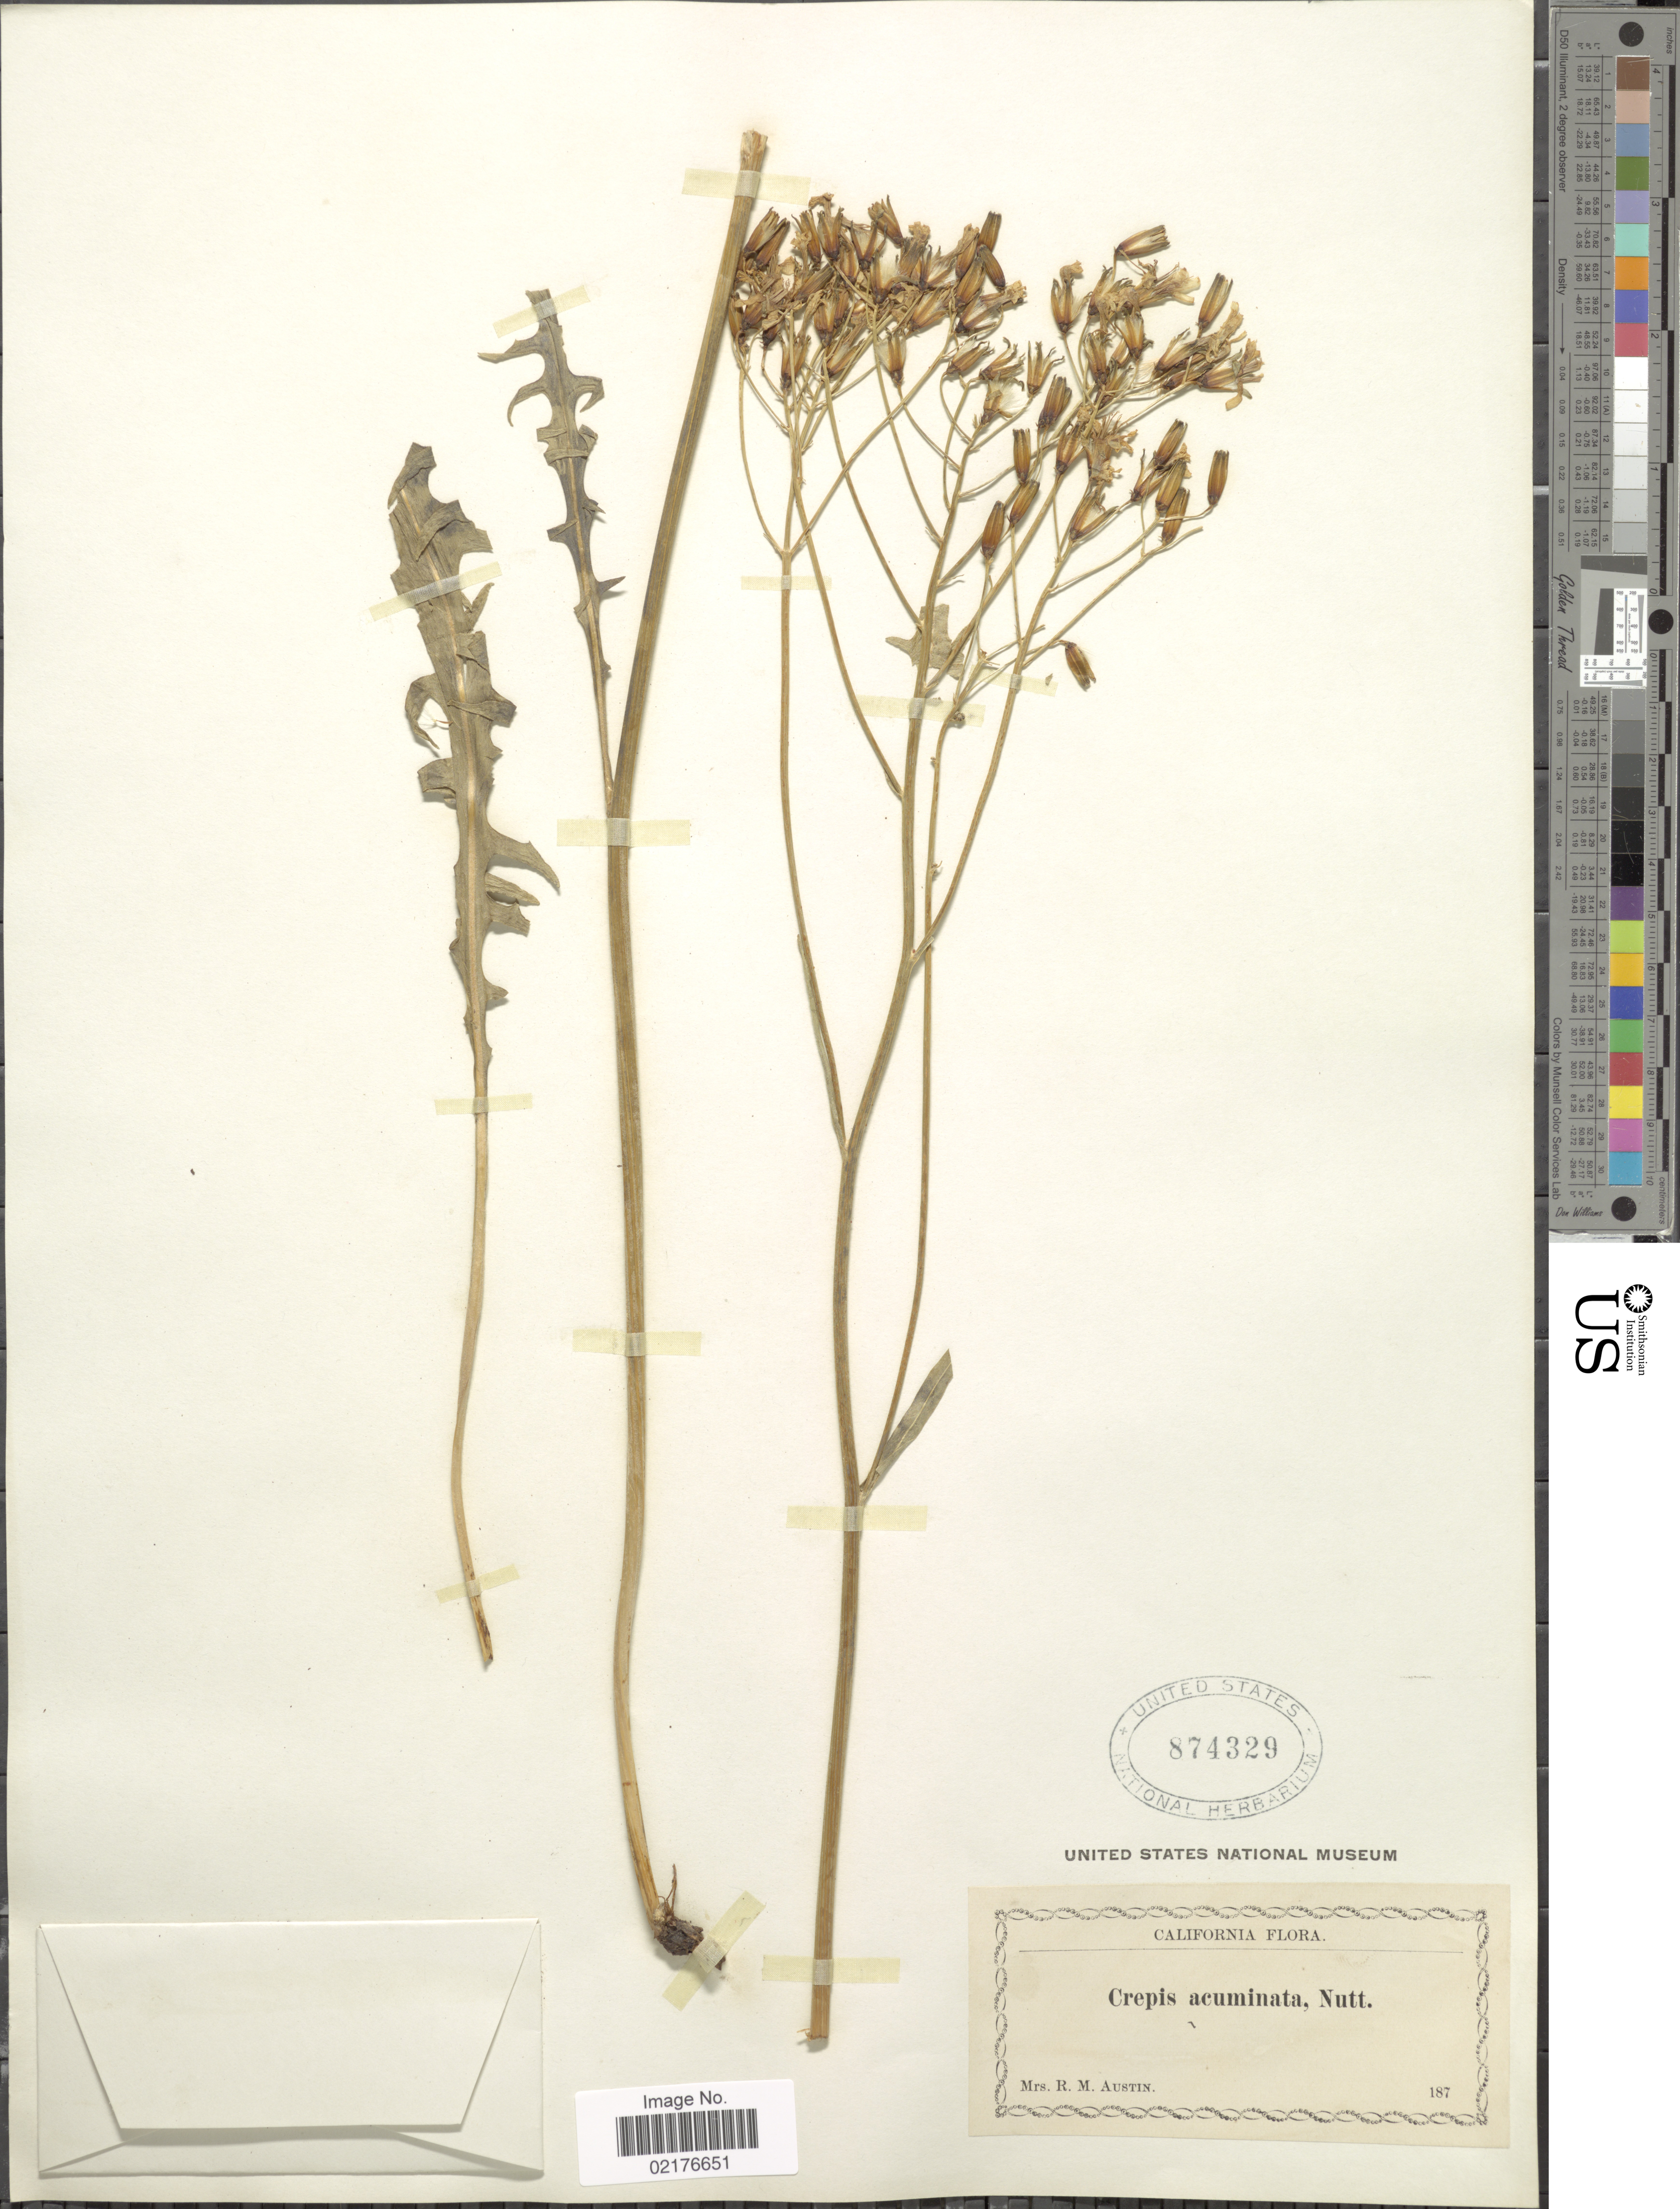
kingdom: Plantae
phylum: Tracheophyta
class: Magnoliopsida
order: Asterales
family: Asteraceae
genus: Crepis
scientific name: Crepis acuminata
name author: Nutt.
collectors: R. Austin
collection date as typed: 187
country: United States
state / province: California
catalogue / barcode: US 874329